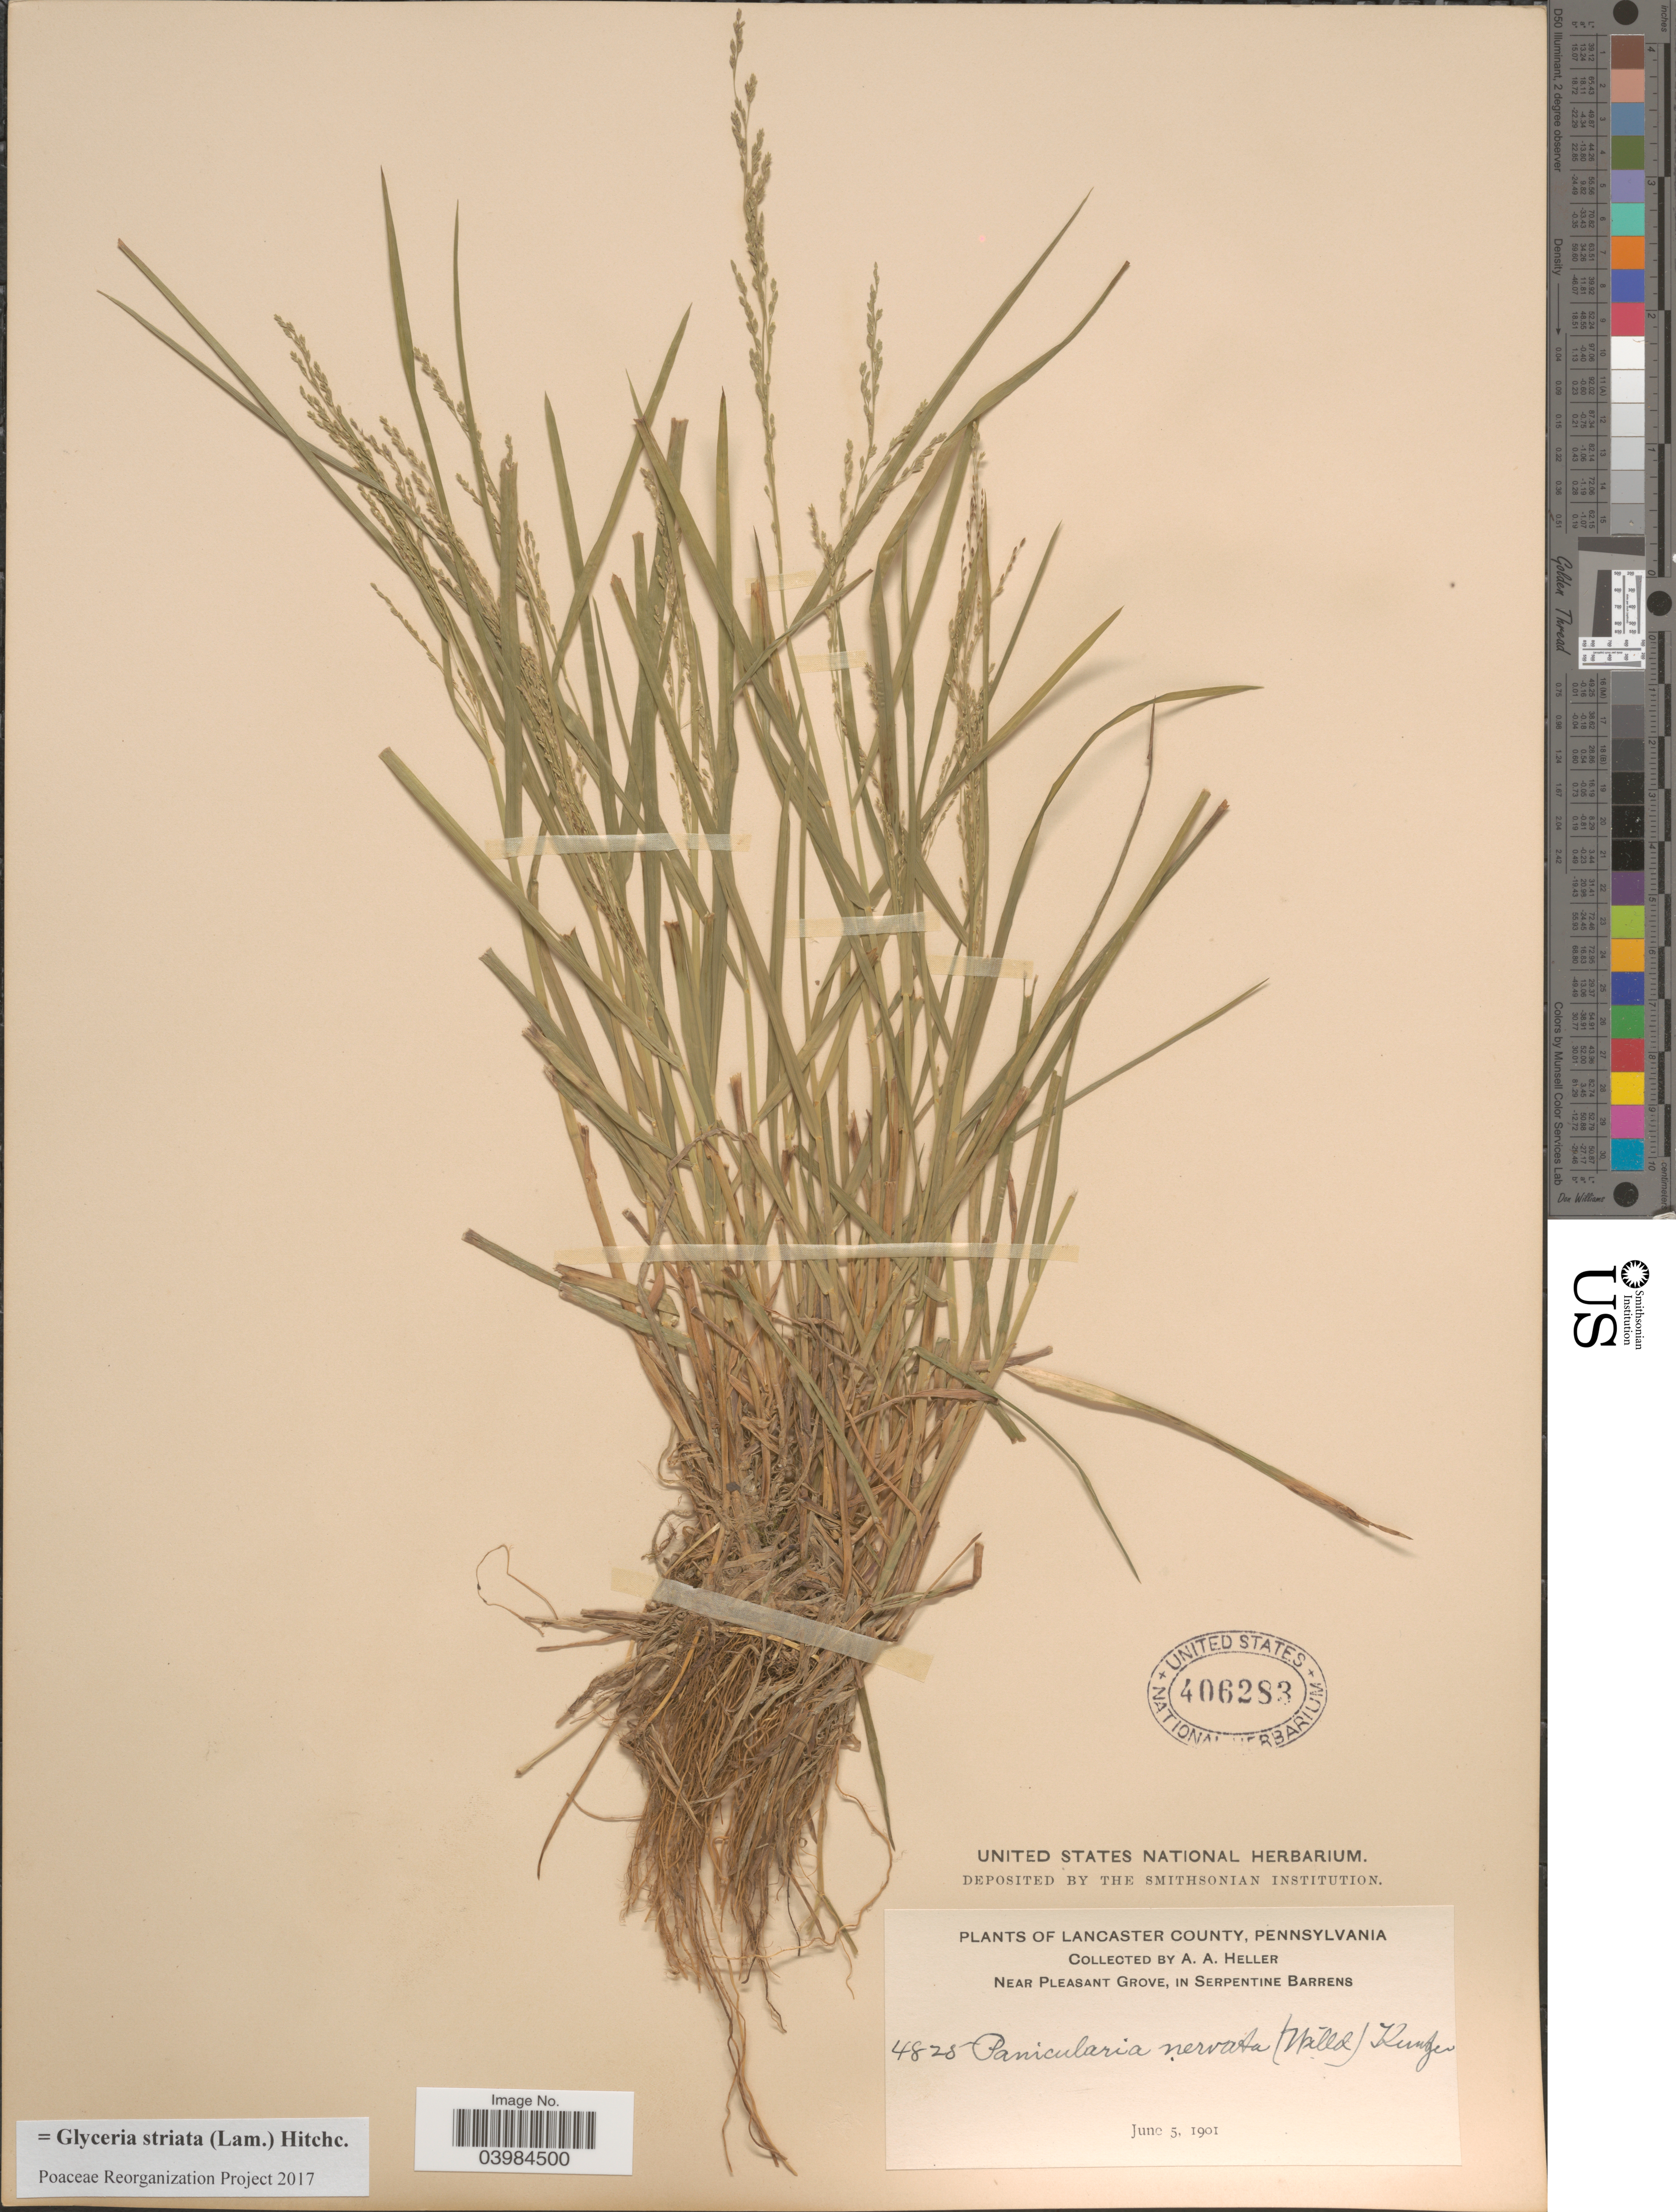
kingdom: Plantae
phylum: Tracheophyta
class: Liliopsida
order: Poales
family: Poaceae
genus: Glyceria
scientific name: Glyceria striata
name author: (Lam.) Hitchc.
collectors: A. A. Heller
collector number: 4825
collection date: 1901-06-05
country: United States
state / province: Pennsylvania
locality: Lancaster County. Near Pleasant Grove, in Serpentine Barrens.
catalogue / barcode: US 406283